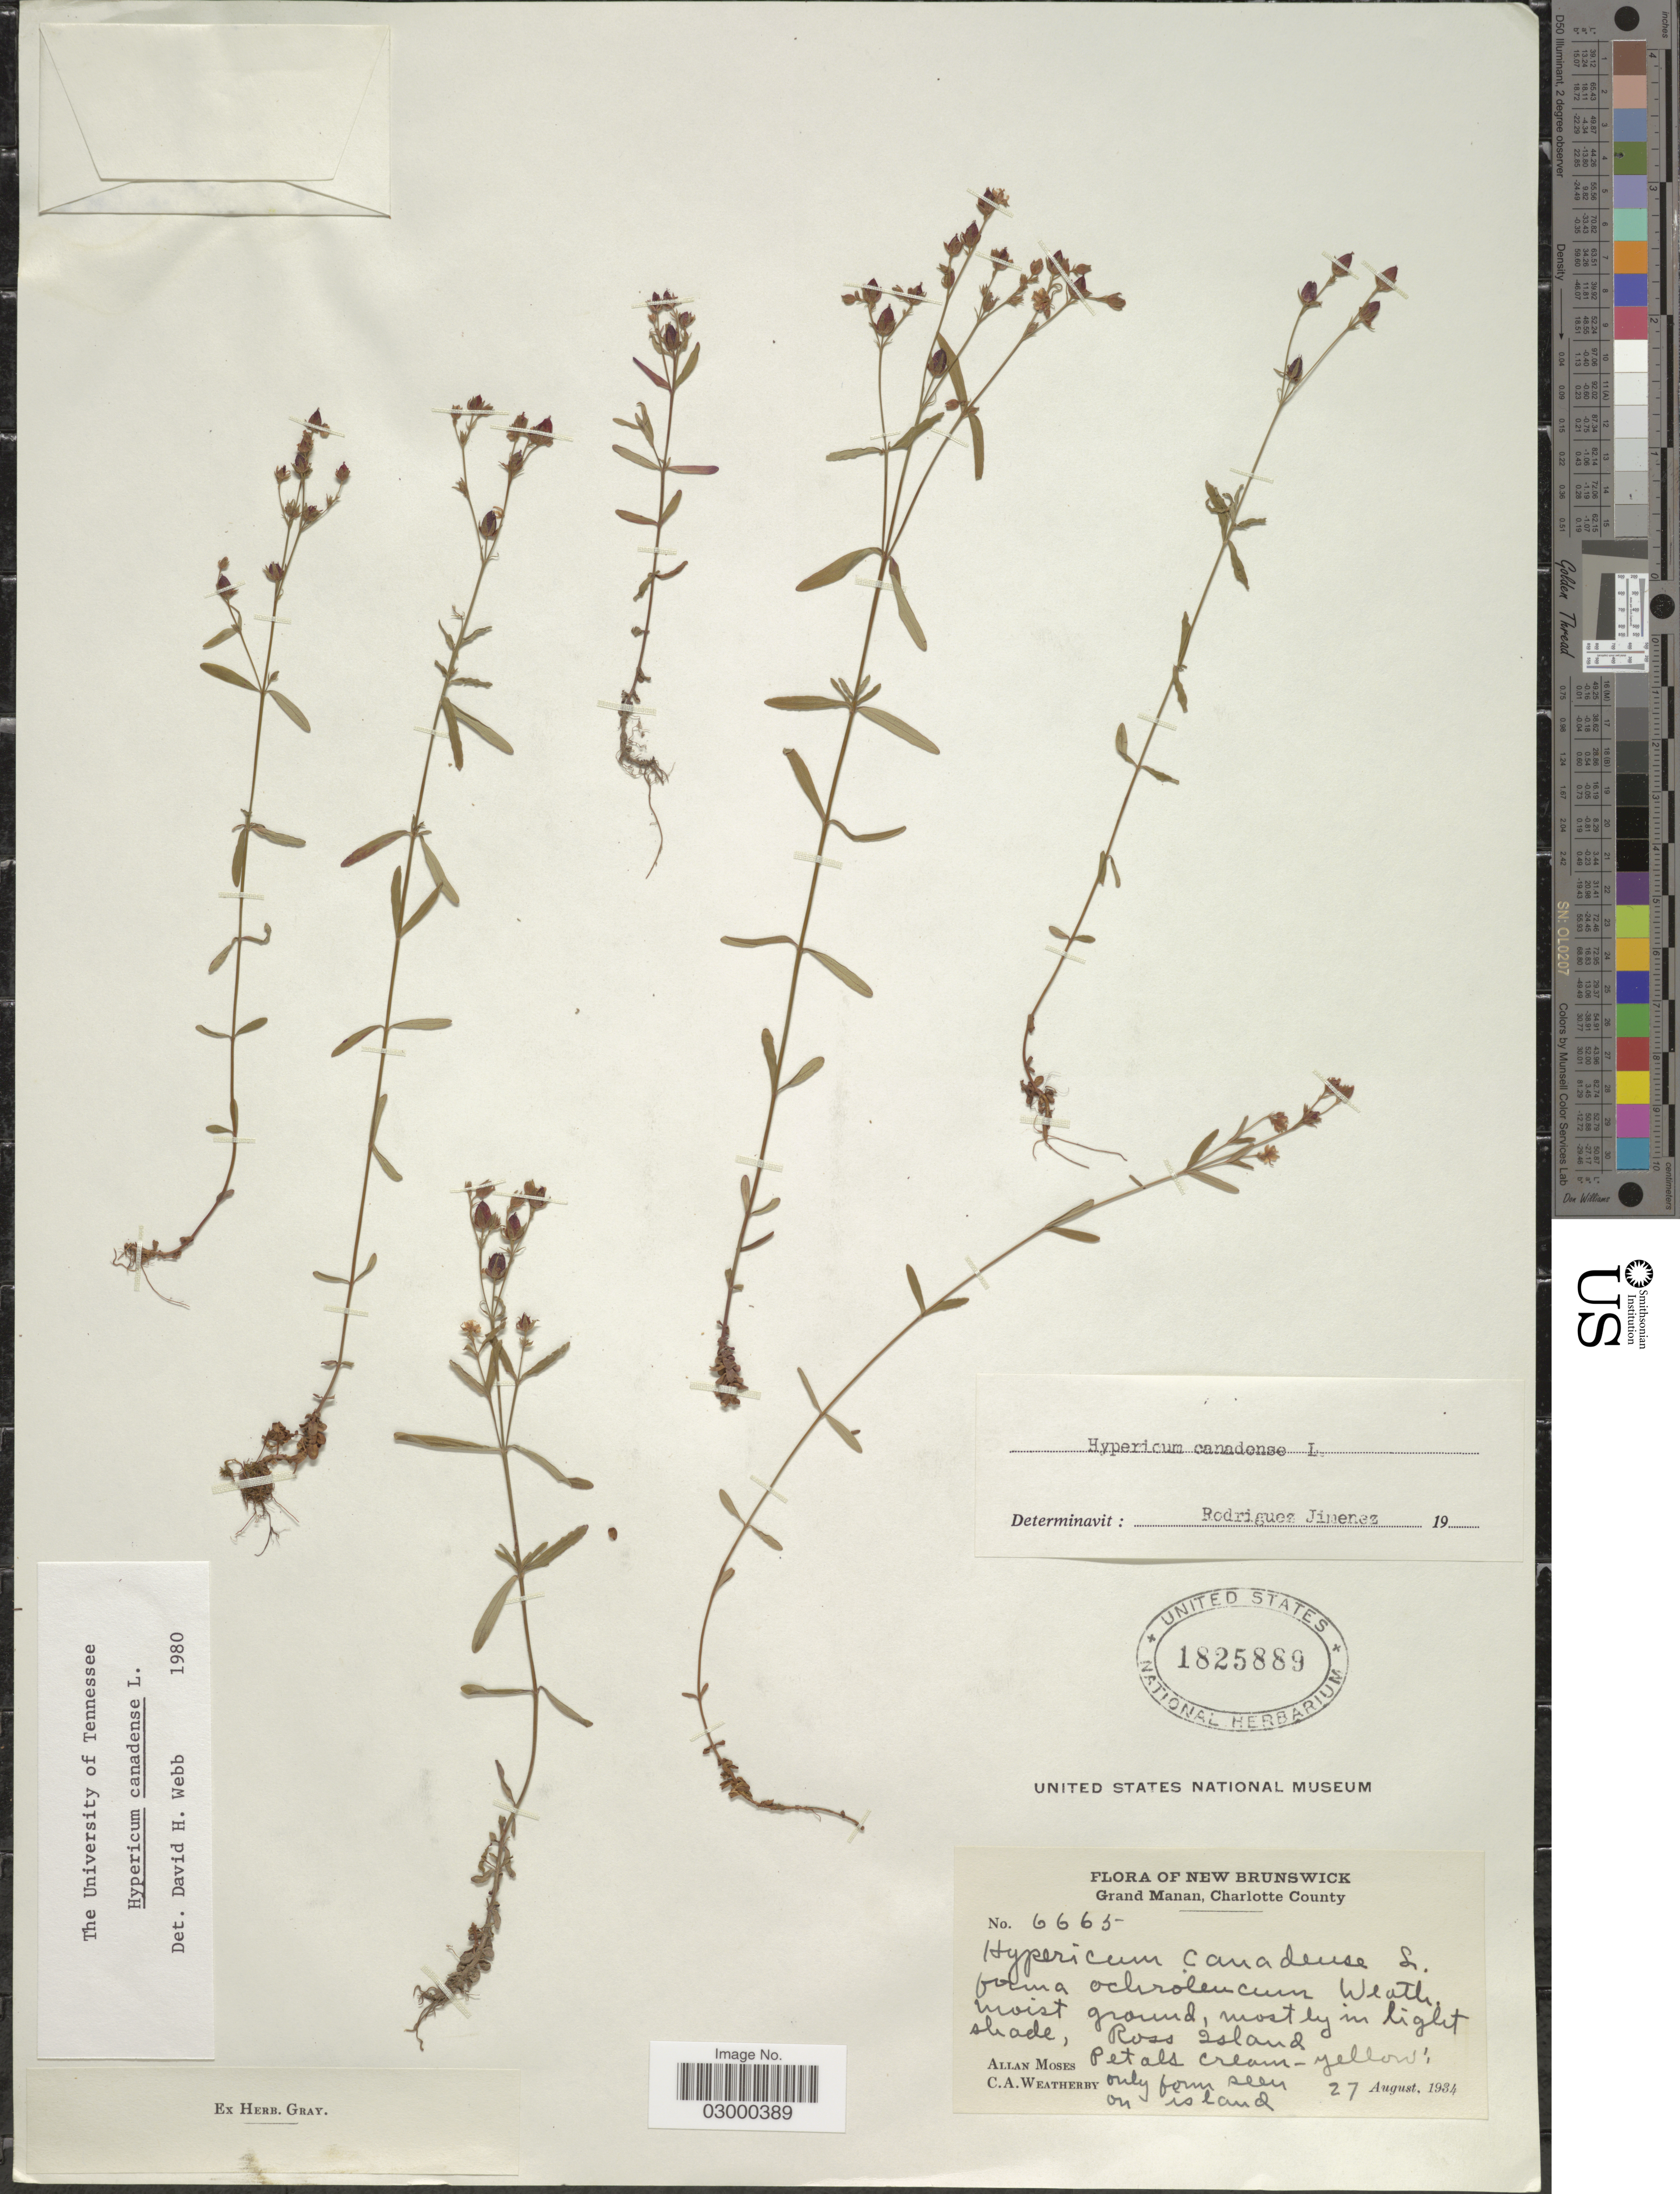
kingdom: Plantae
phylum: Tracheophyta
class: Magnoliopsida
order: Malpighiales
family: Hypericaceae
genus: Hypericum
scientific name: Hypericum canadense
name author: L.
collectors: A. Moses & C. A. Weatherby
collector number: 6665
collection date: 1934-08-27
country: Canada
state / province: New Brunswick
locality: Grand Manan, Charlotte County, Ross Island.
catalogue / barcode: US 1825889